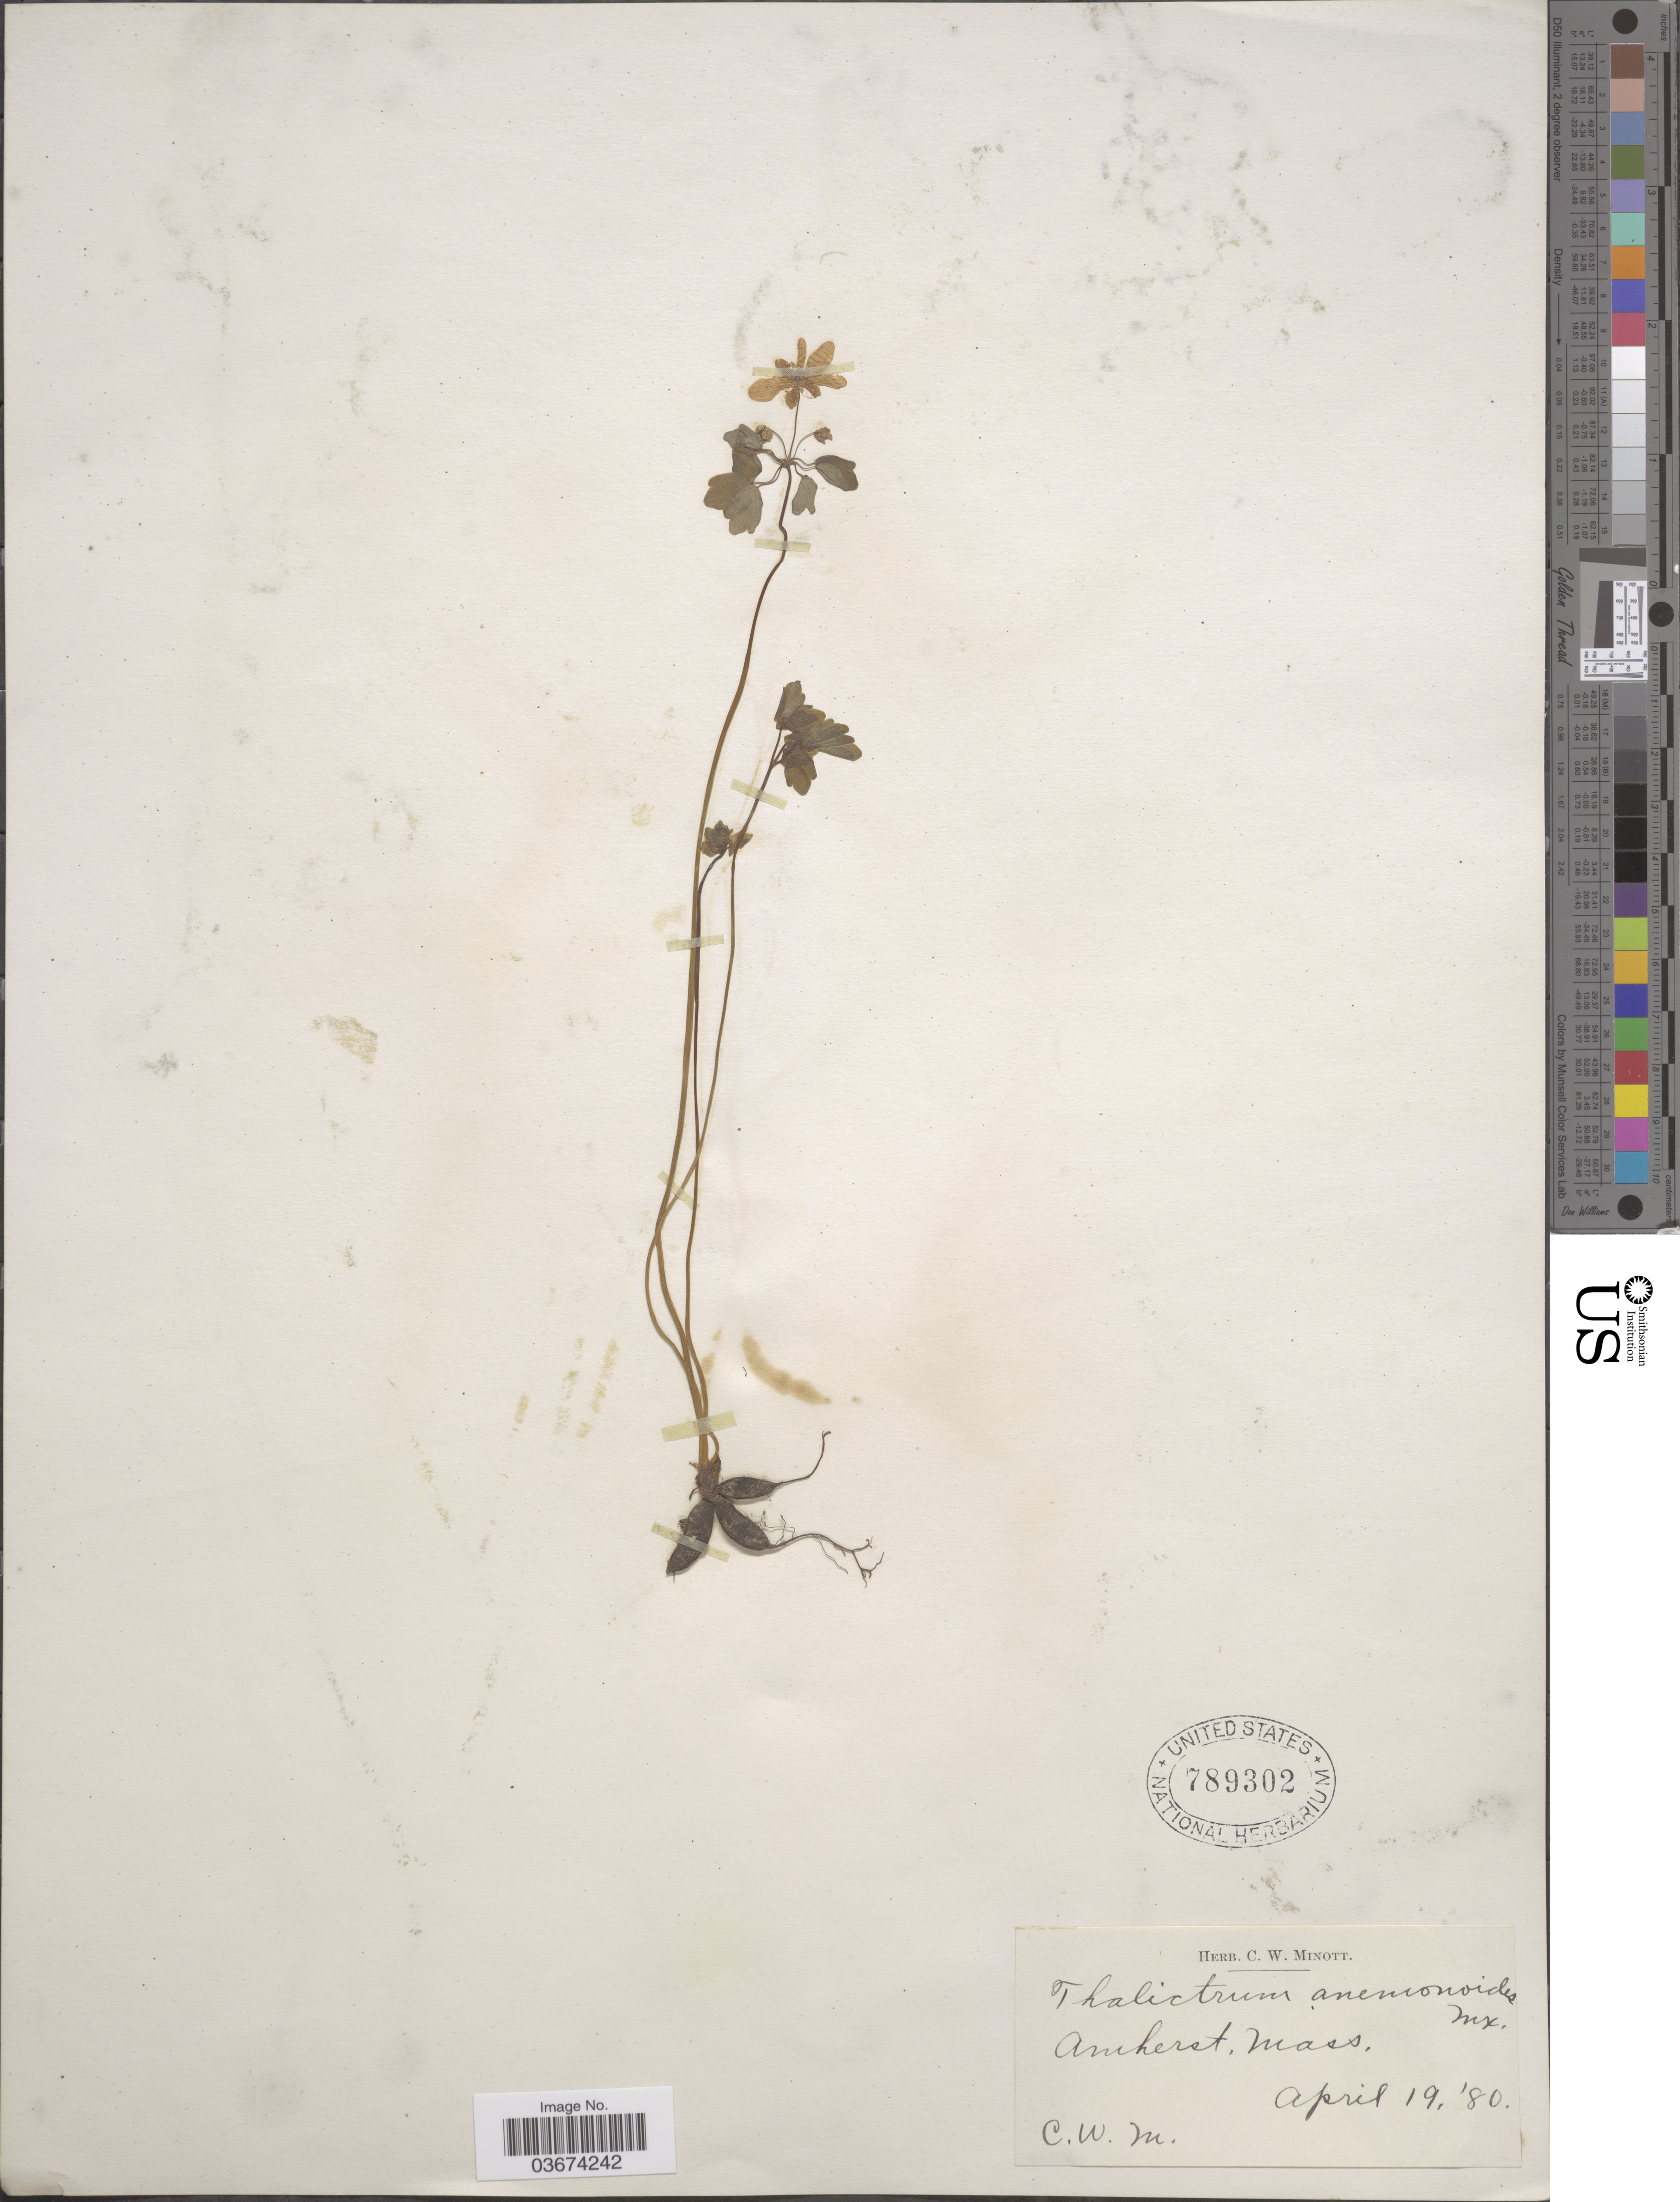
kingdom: Plantae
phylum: Tracheophyta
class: Magnoliopsida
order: Ranunculales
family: Ranunculaceae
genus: Thalictrum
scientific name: Thalictrum thalictroides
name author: (L.) A.J. Eames & B. Boivin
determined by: Strong, M. T., (US), Smithsonian Institution - National Museum of Natural History (UNITED STATES)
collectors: C. Minott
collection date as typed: Transcribed d/m/y: 19/4/80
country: United States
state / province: Massachusetts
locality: Amherst.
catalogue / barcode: US 789302